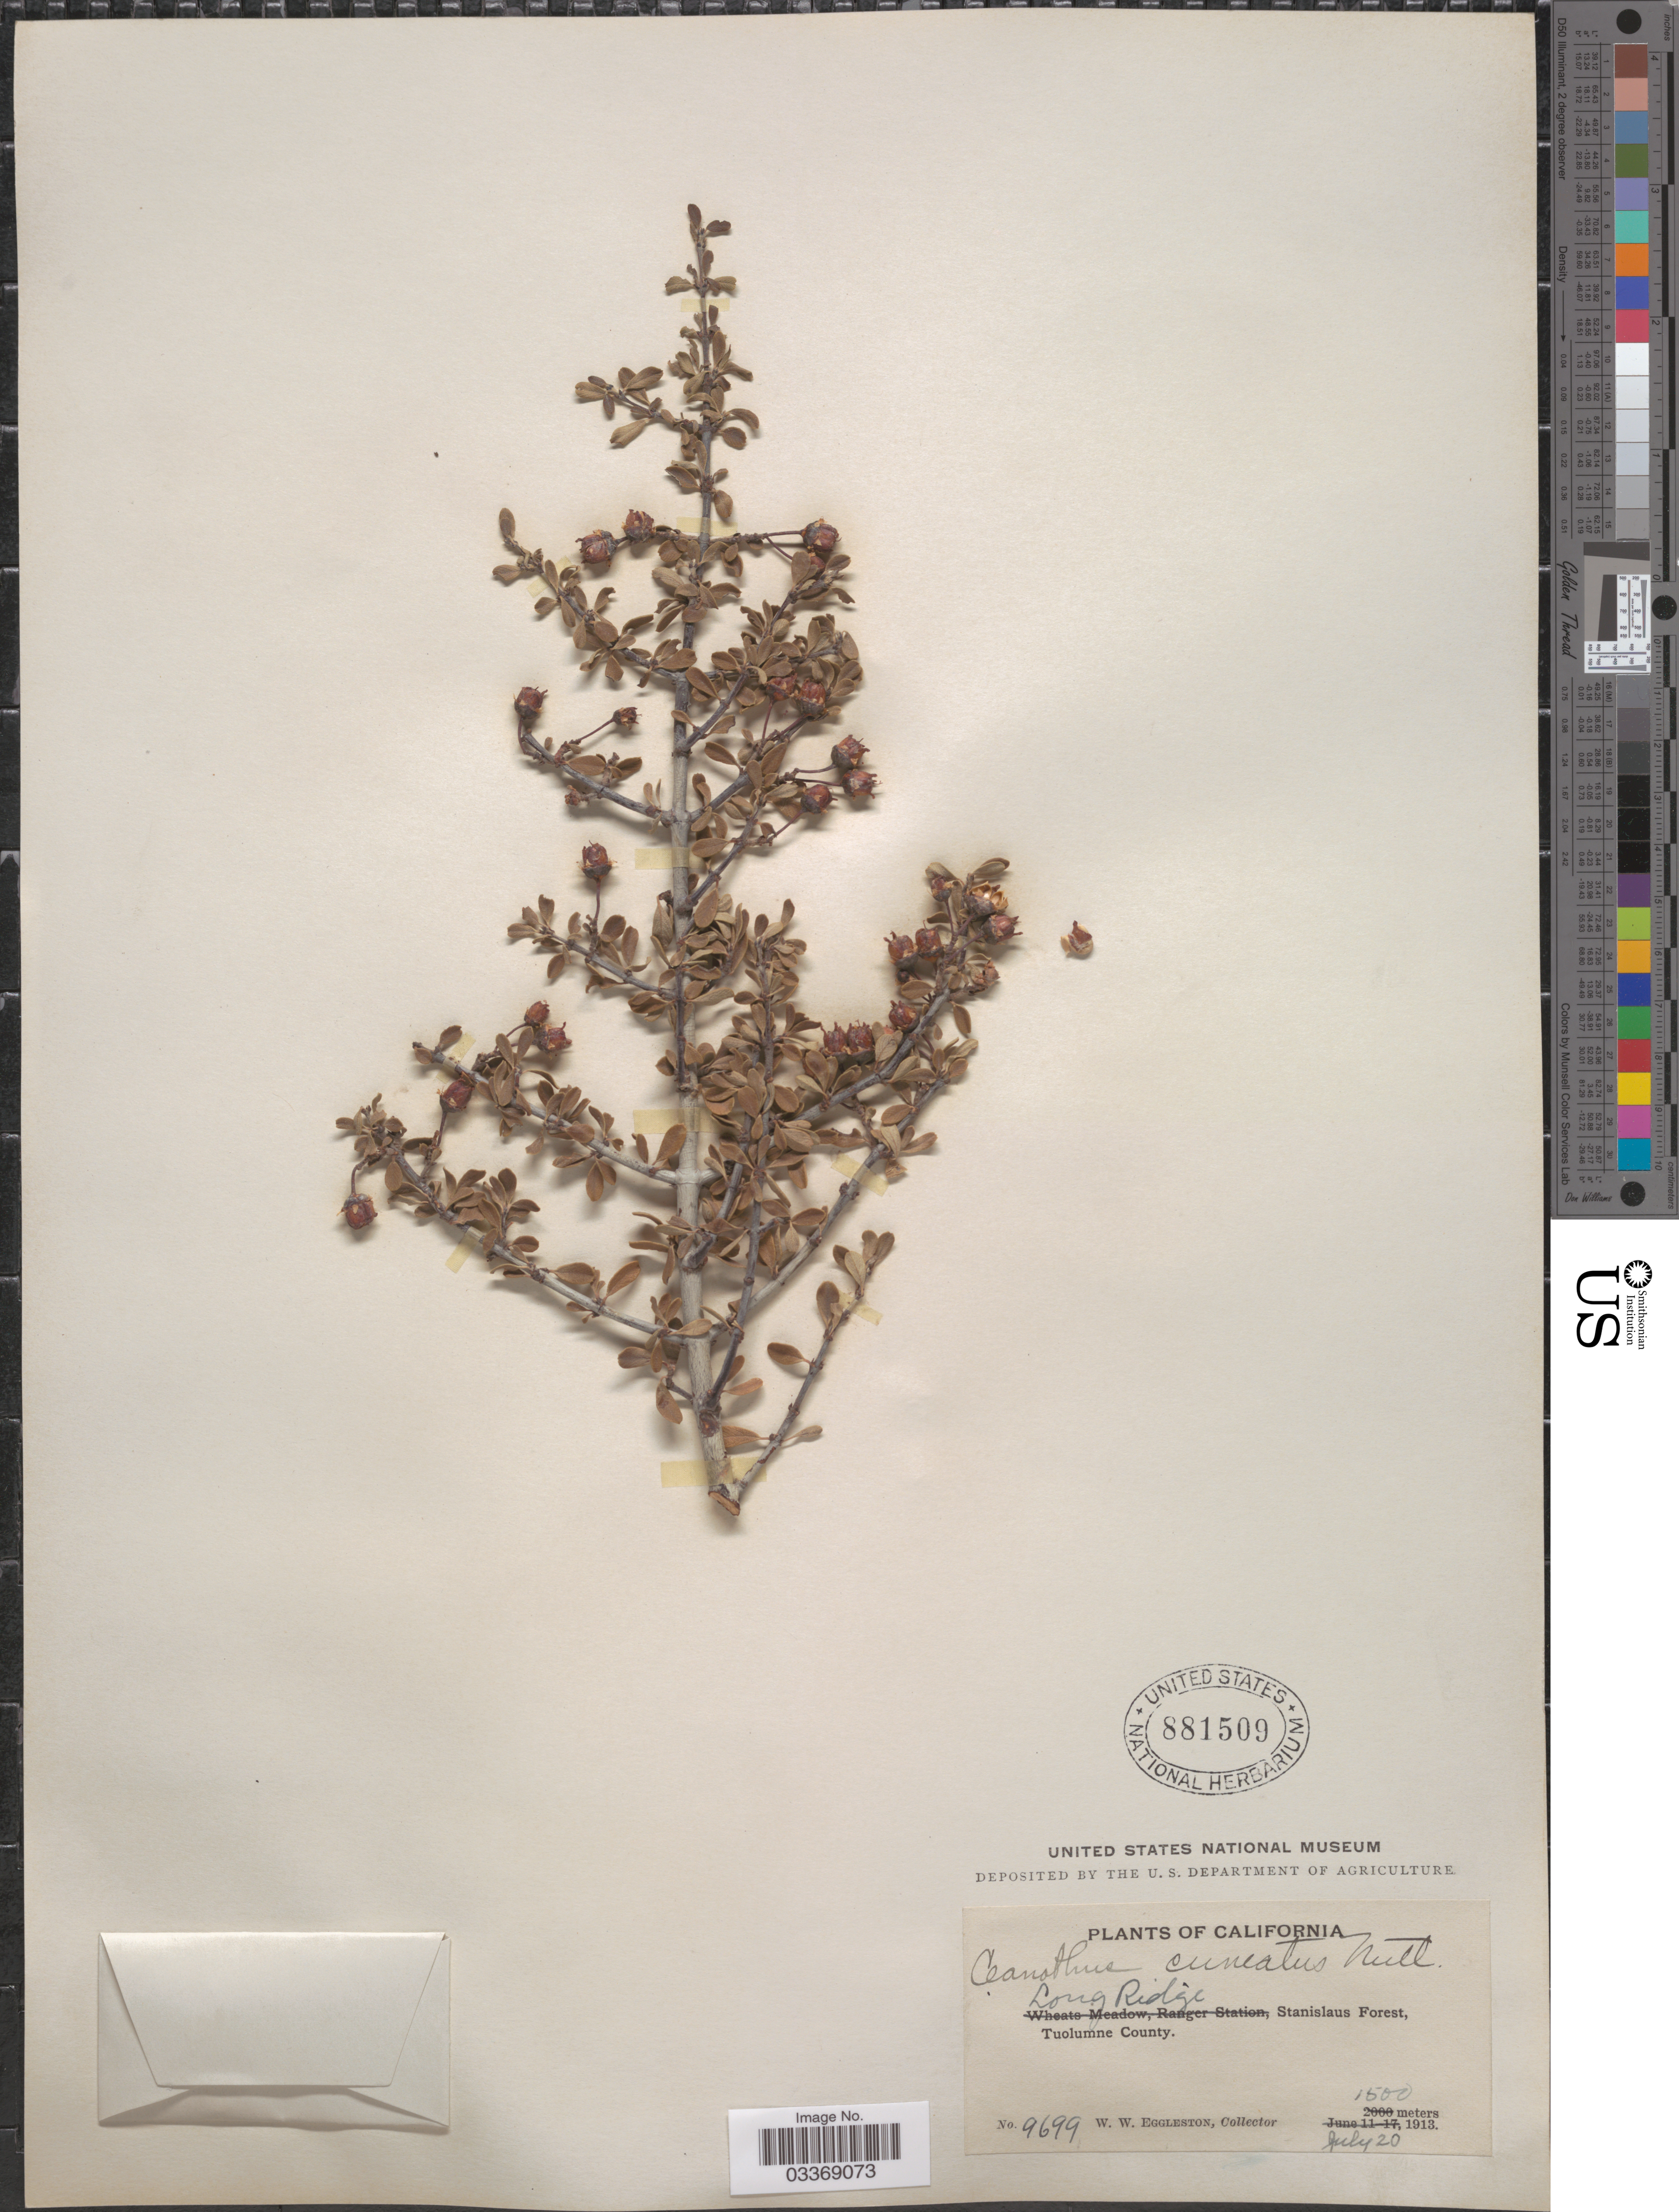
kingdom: Plantae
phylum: Tracheophyta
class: Magnoliopsida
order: Rosales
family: Rhamnaceae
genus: Ceanothus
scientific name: Ceanothus cuneatus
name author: (Hook.) Nutt.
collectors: W. W. Eggleston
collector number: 9699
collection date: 1913-07-20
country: United States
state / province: California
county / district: Tuolumne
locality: Long Ridge, Stanislaus Forest, Tuolumne County.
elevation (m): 1500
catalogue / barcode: US 881509